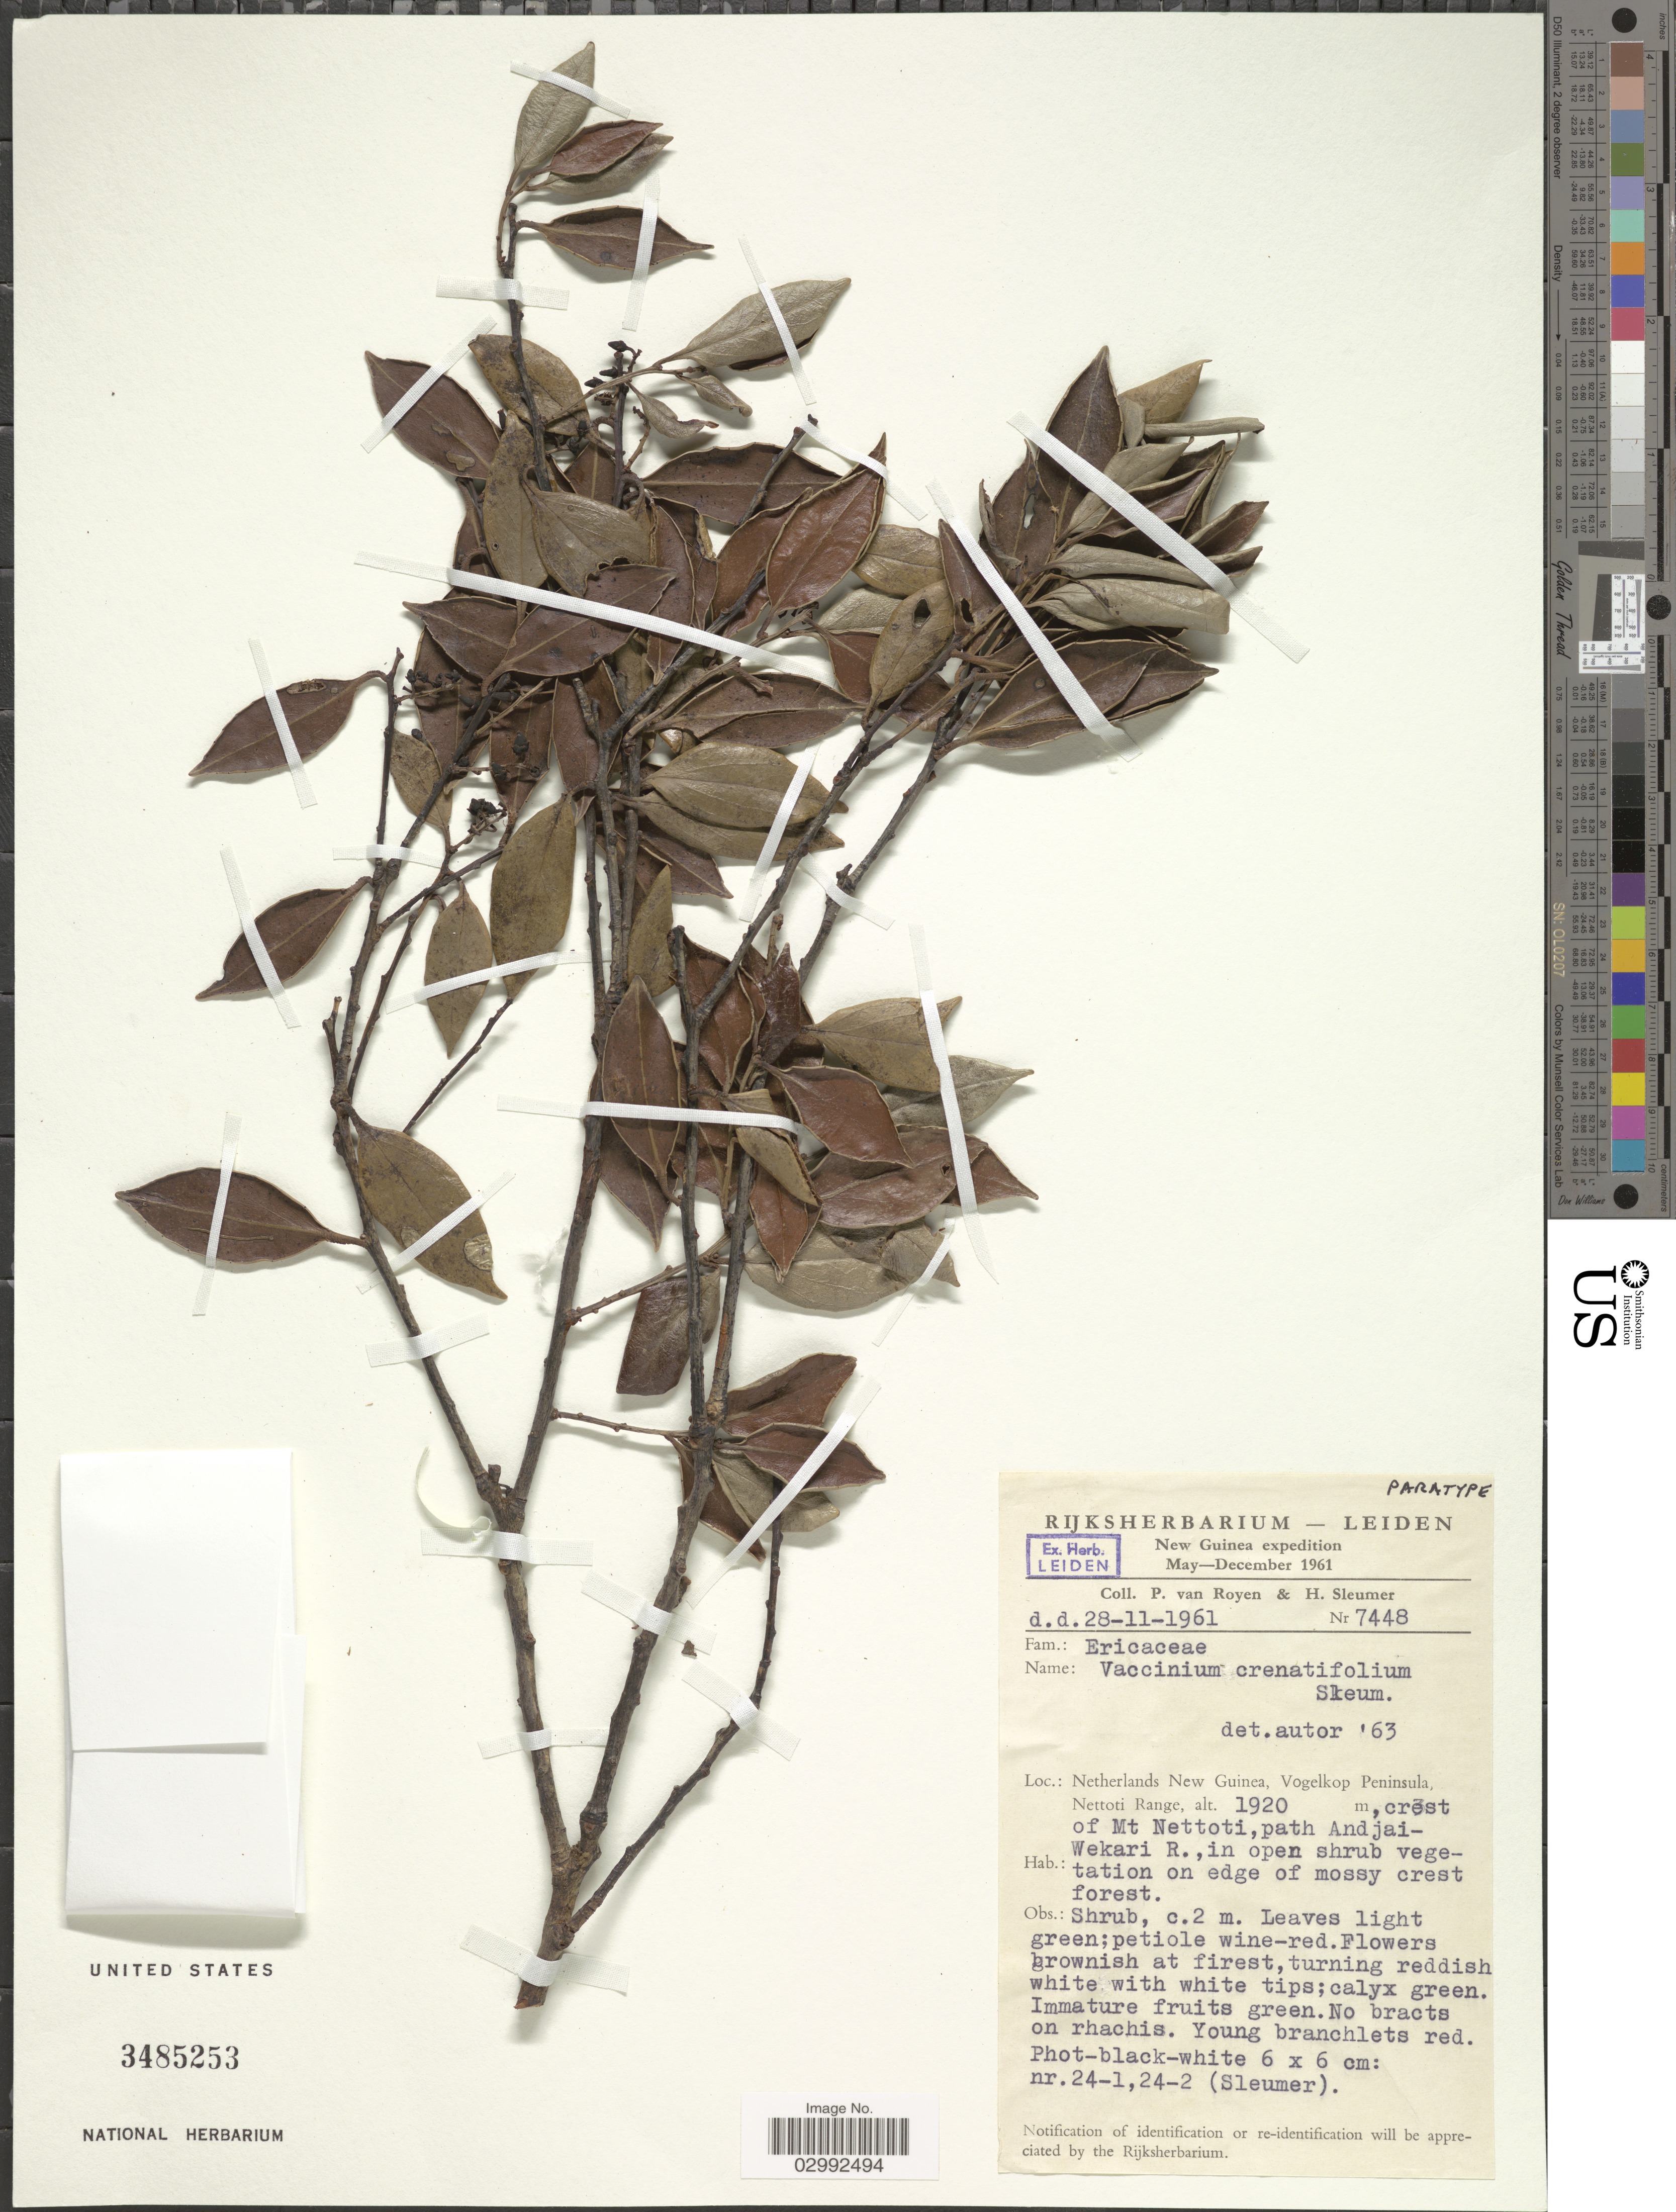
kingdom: Plantae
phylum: Tracheophyta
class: Magnoliopsida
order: Ericales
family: Ericaceae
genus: Vaccinium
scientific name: Vaccinium crenatifolium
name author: Sleumer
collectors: P. van Royen & H. O. Sleumer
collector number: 7448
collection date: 1961-11-28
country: Indonesia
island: New Guinea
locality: Netherlands New Guinea, New Guinea, Vogelkop Peninsula, Nettoti Range, crest of Mt Nettoti, path Andjai-Wekari R.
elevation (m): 1920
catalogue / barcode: US 3485253